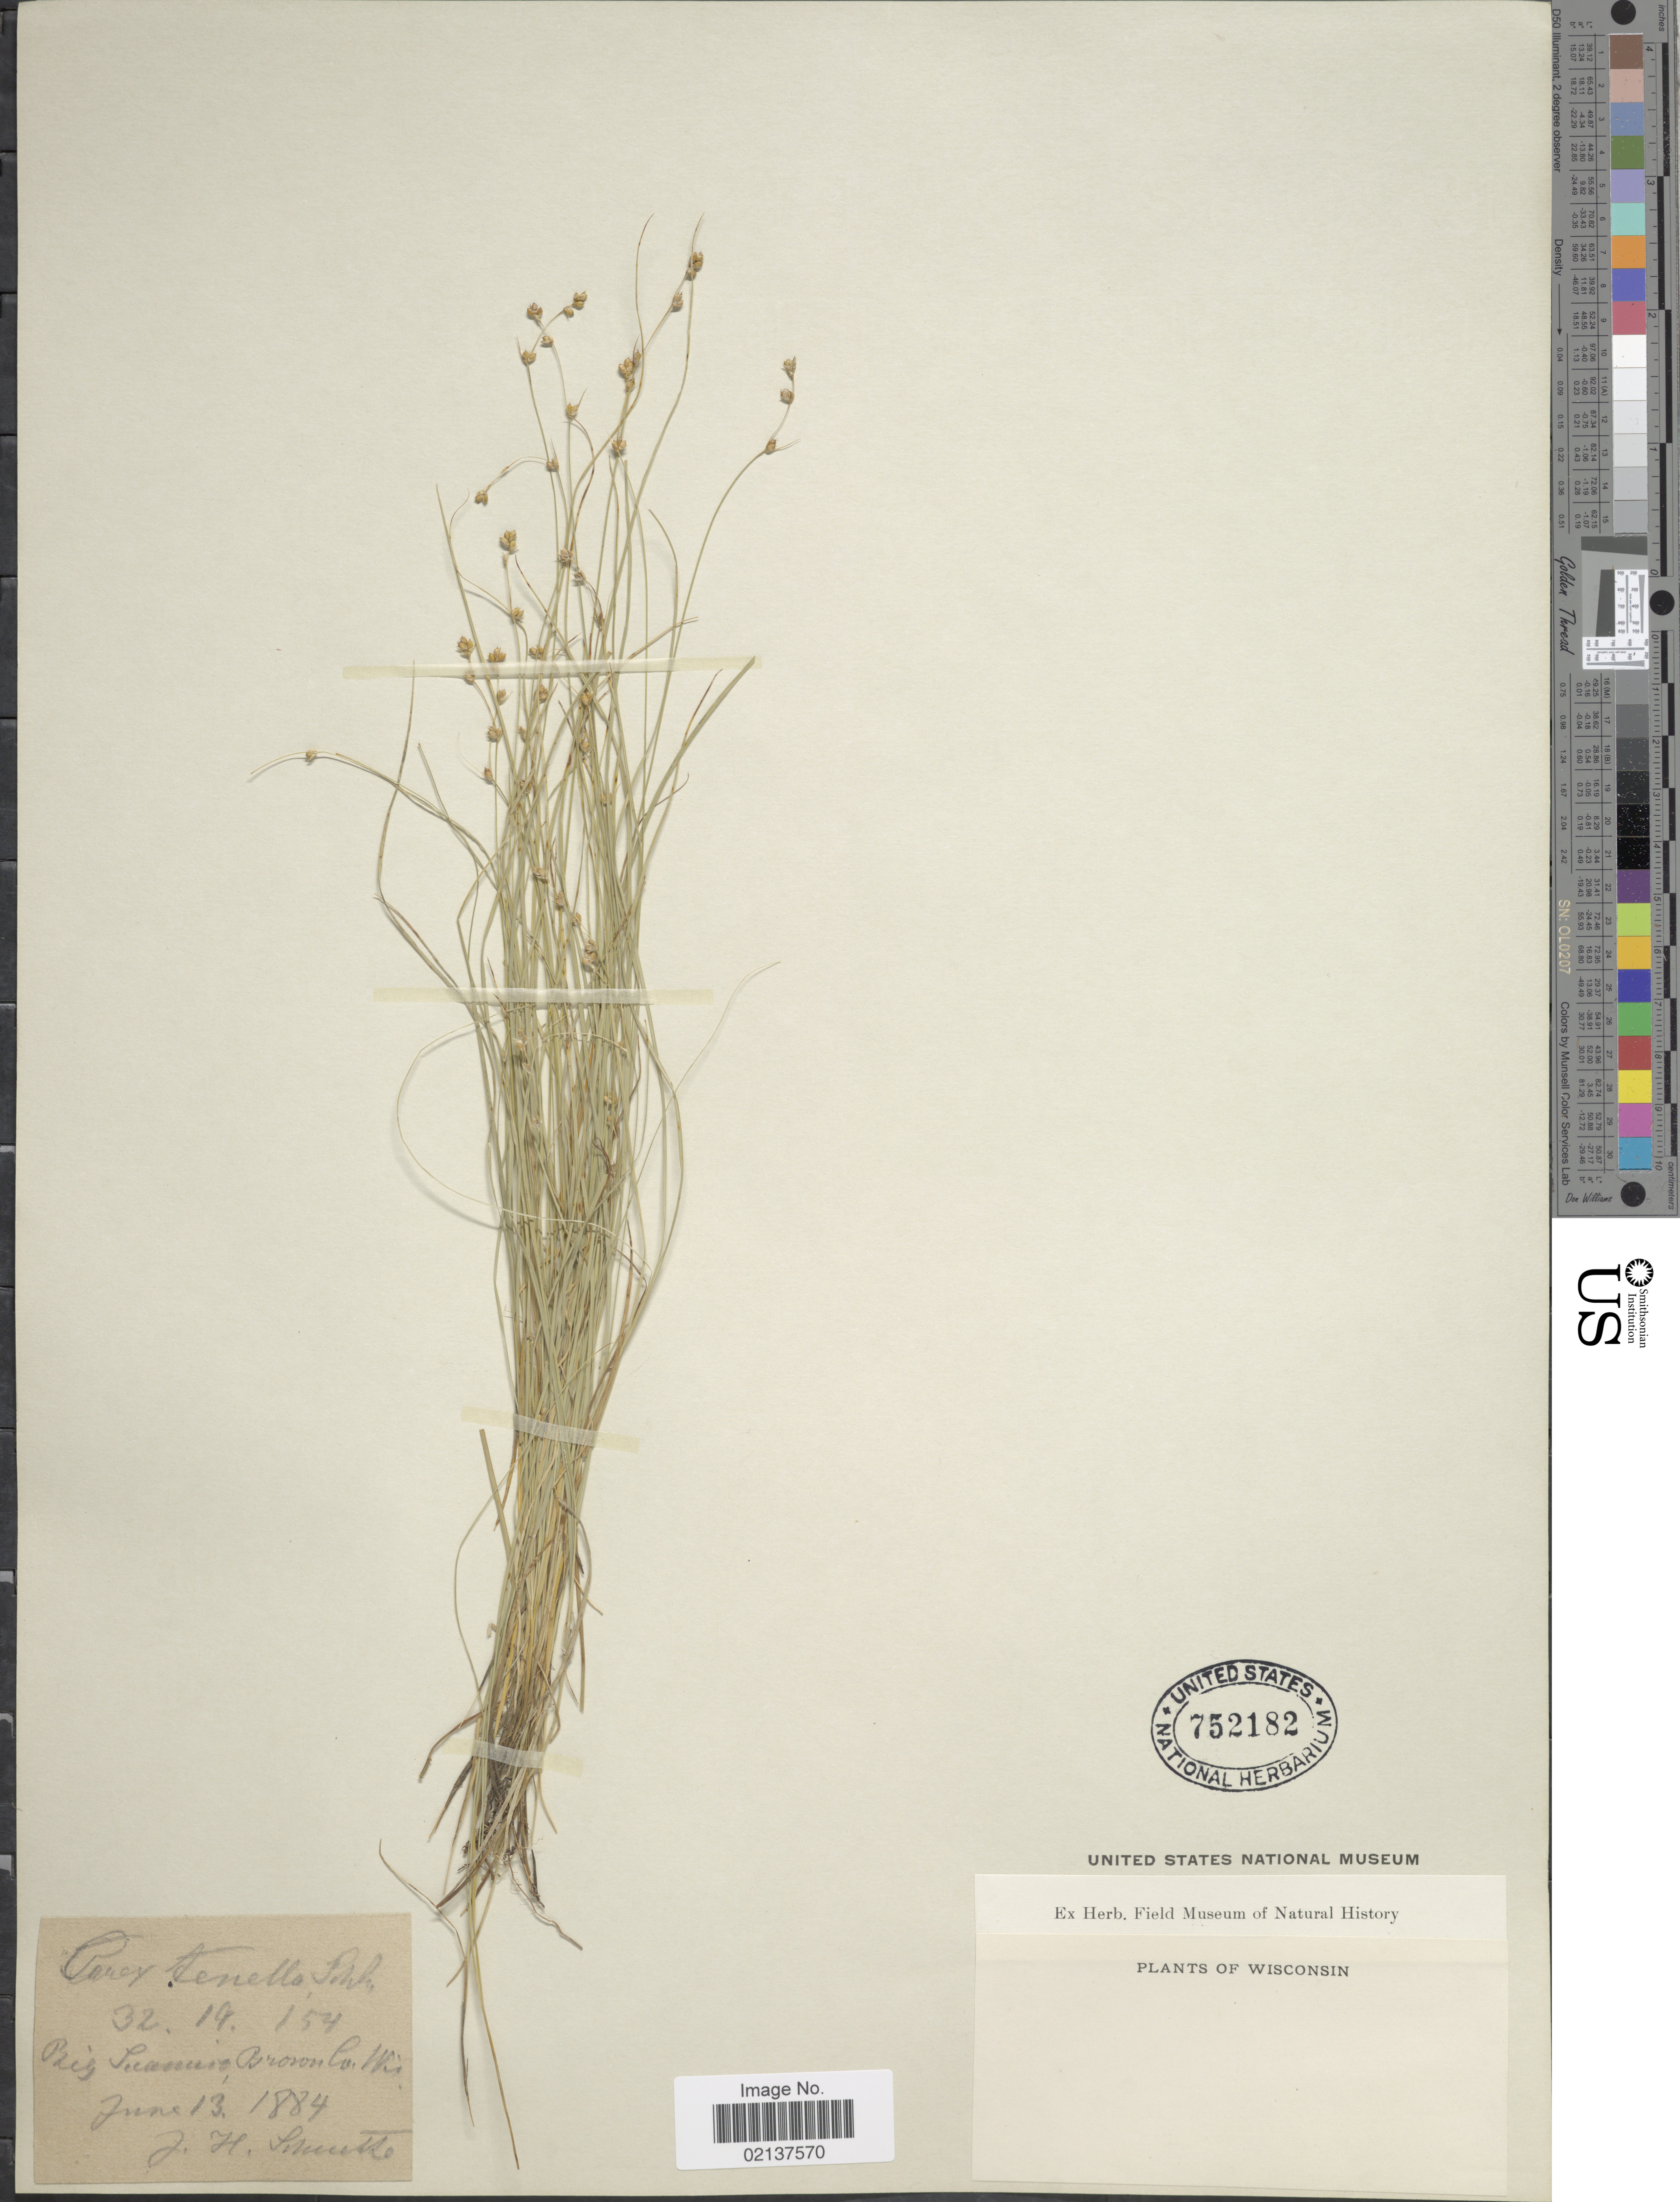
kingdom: Plantae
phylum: Tracheophyta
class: Liliopsida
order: Poales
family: Cyperaceae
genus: Carex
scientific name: Carex trisperma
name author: Dewey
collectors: J. H. Schuette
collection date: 1884-06-13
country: United States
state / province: Wisconsin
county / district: Brown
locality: Big Suamico, Brown Co., Wis.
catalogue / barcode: US 752182